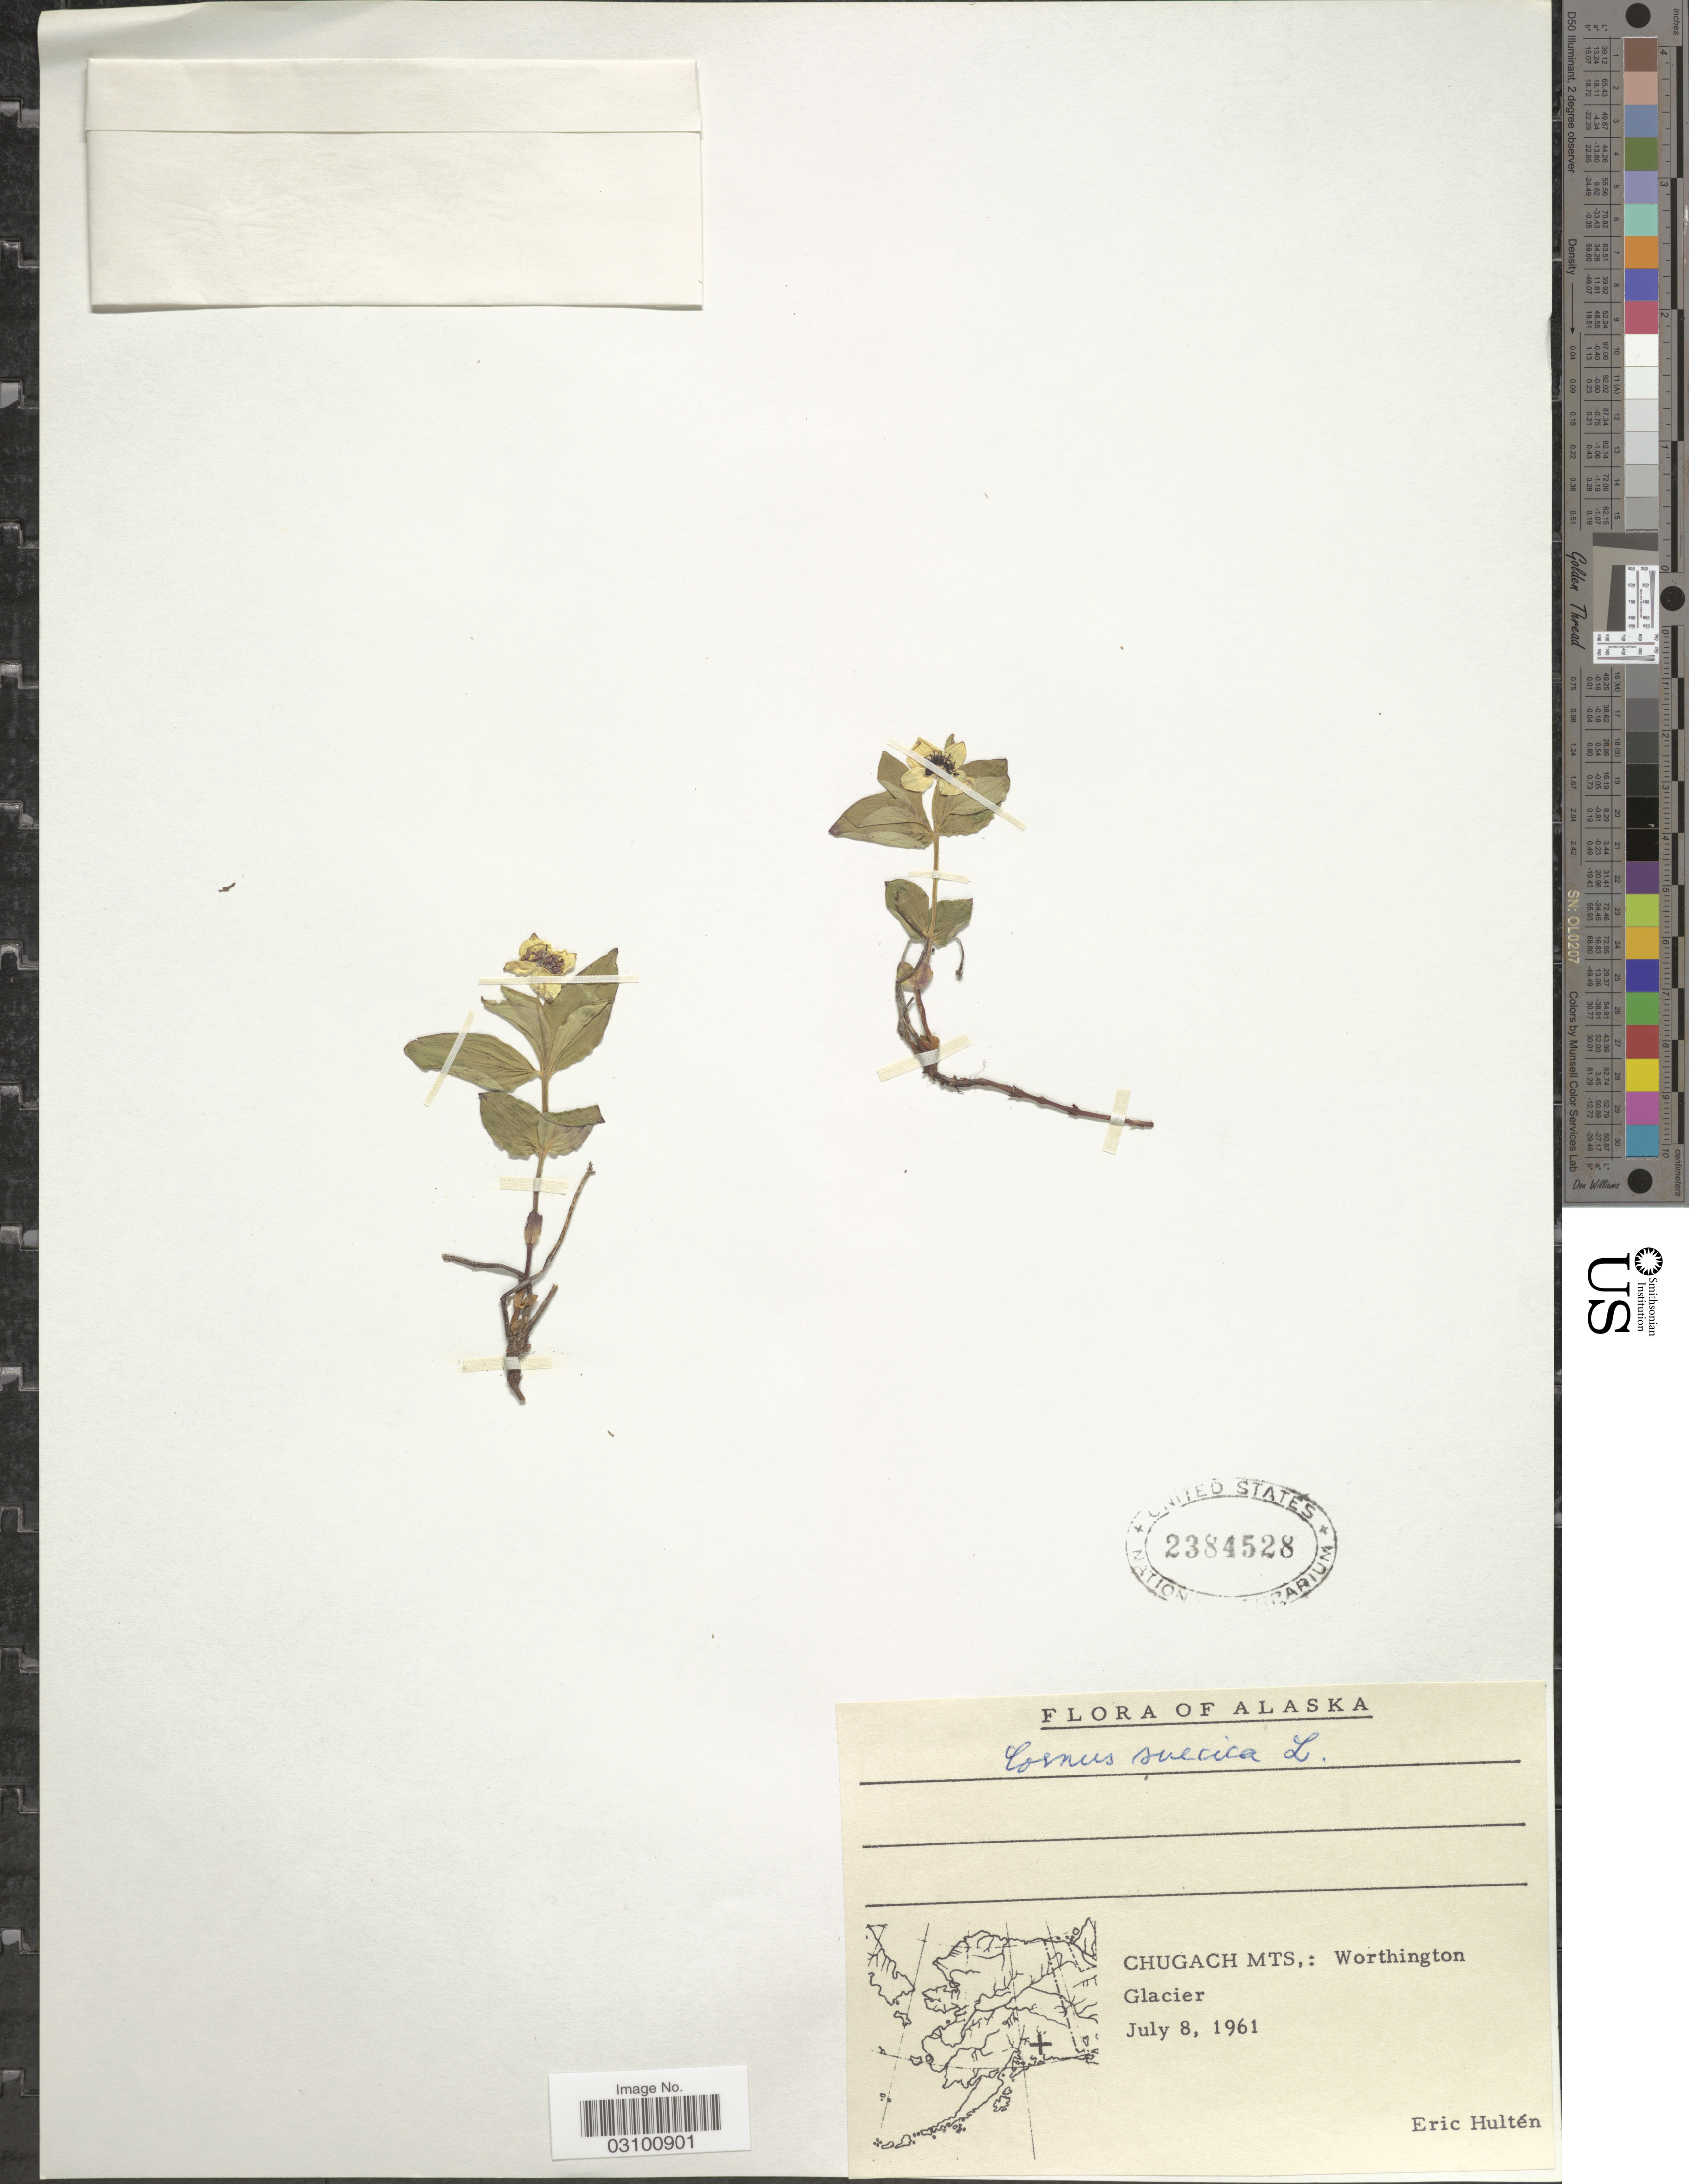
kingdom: Plantae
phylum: Tracheophyta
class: Magnoliopsida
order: Cornales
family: Cornaceae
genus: Cornus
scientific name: Cornus suecica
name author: L.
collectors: E. G. Hultén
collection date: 1961-07-08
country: United States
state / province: Alaska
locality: Chugach Mts.: Worthington Glacier.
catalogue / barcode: US 2384528